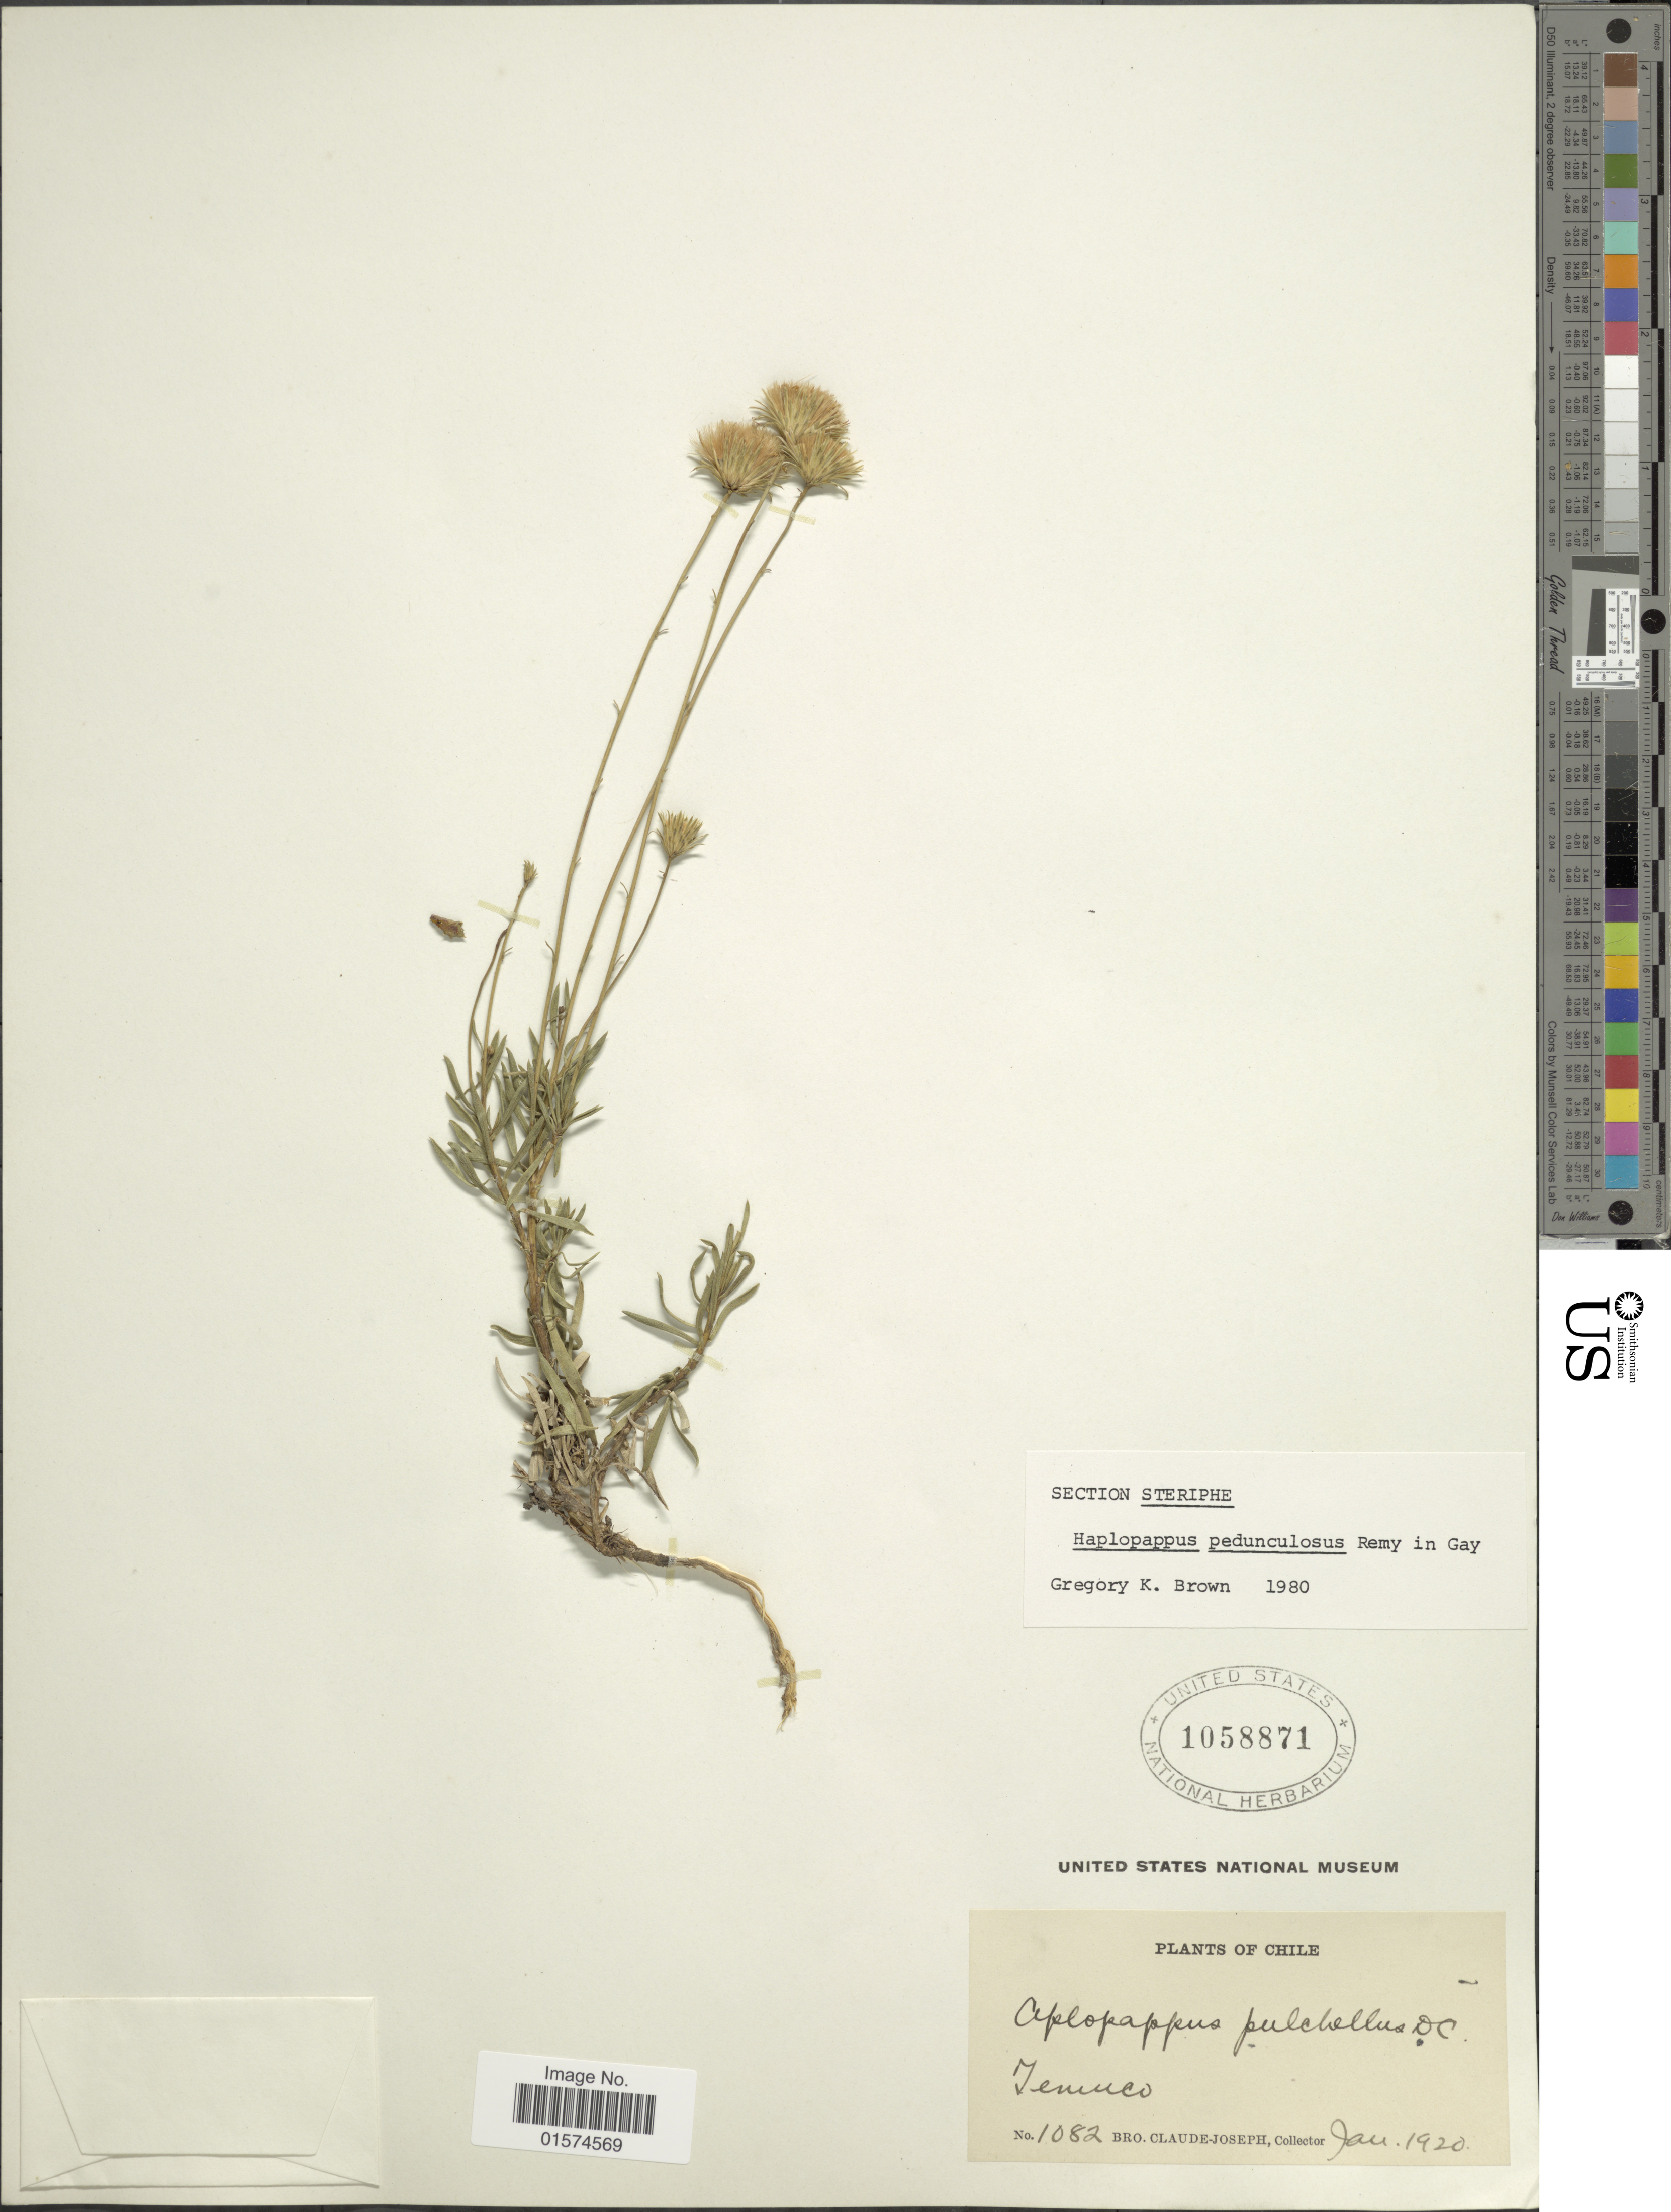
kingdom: Plantae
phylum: Tracheophyta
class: Magnoliopsida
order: Asterales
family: Asteraceae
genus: Haplopappus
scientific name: Haplopappus pedunculosus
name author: J. Rémy in Gay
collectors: Bro. Claude-Joseph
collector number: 1082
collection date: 1920-01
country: Chile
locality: Temuco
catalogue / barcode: US 1058871